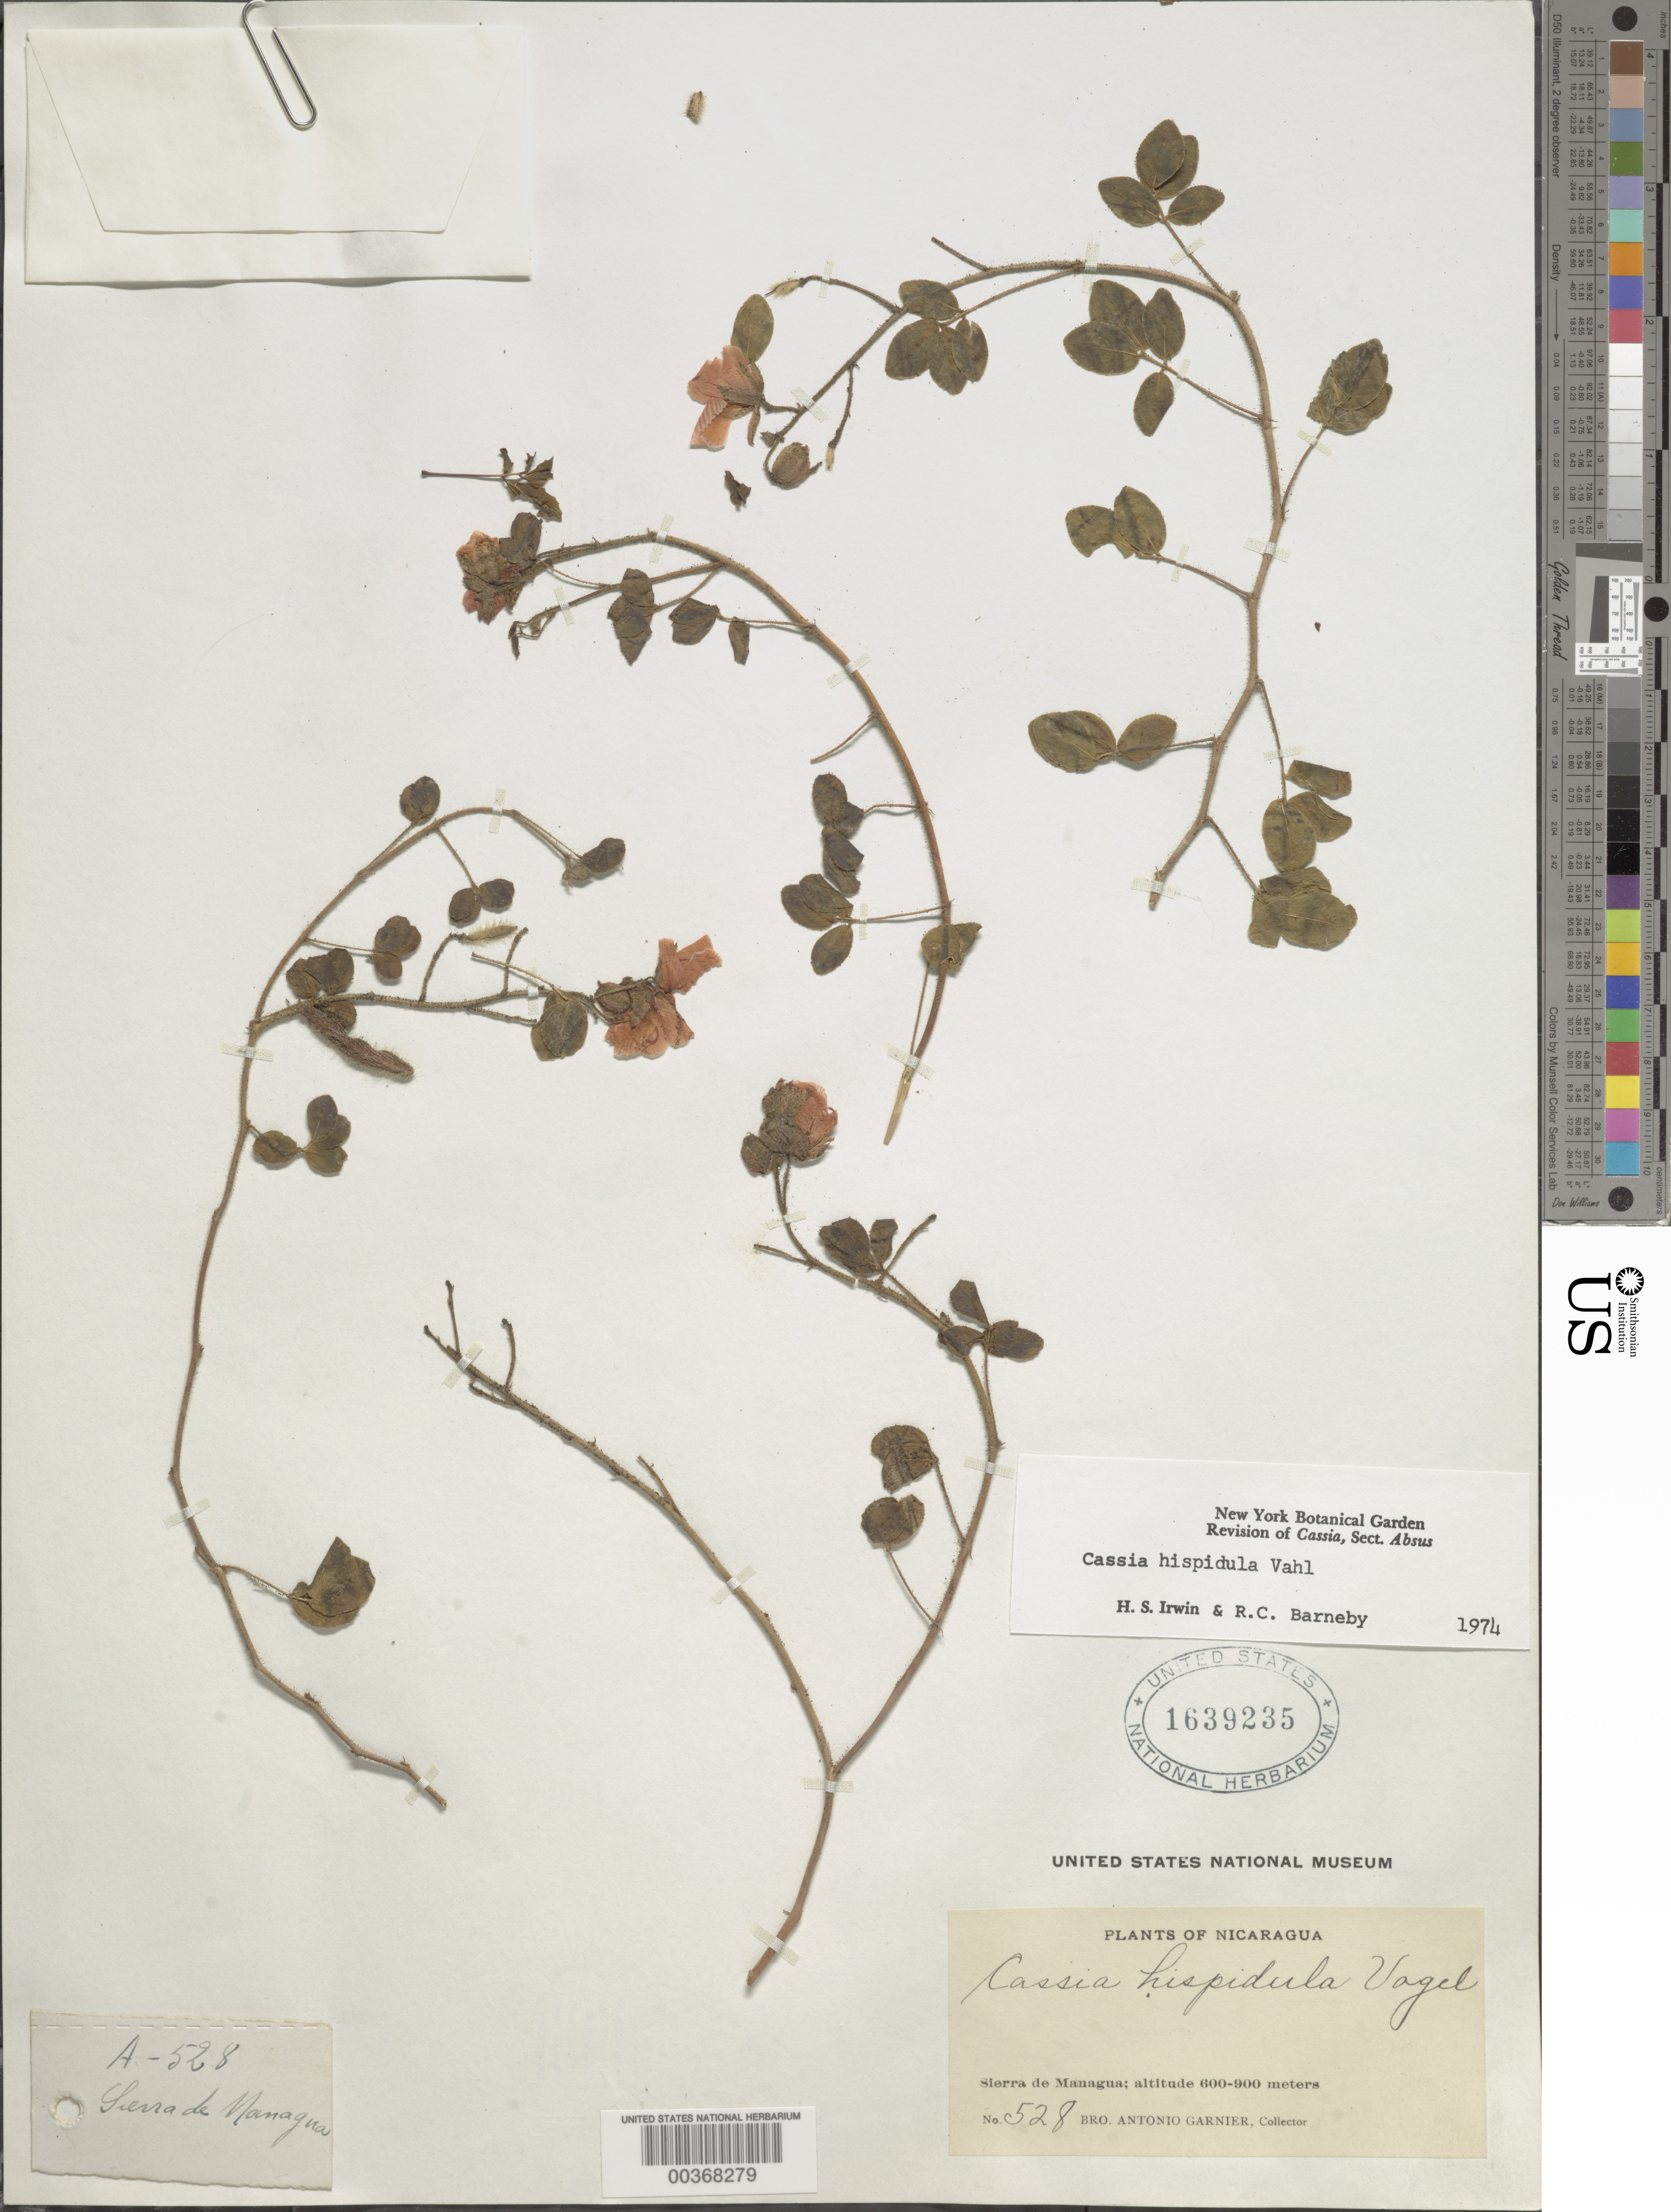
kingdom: Plantae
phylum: Tracheophyta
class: Magnoliopsida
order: Fabales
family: Fabaceae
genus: Chamaecrista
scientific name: Chamaecrista hispidula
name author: (Vahl) H.S. Irwin & Barneby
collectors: Bro. A. Garnier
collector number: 528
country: Nicaragua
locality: Sierra de managua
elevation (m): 600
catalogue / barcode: US 1639235